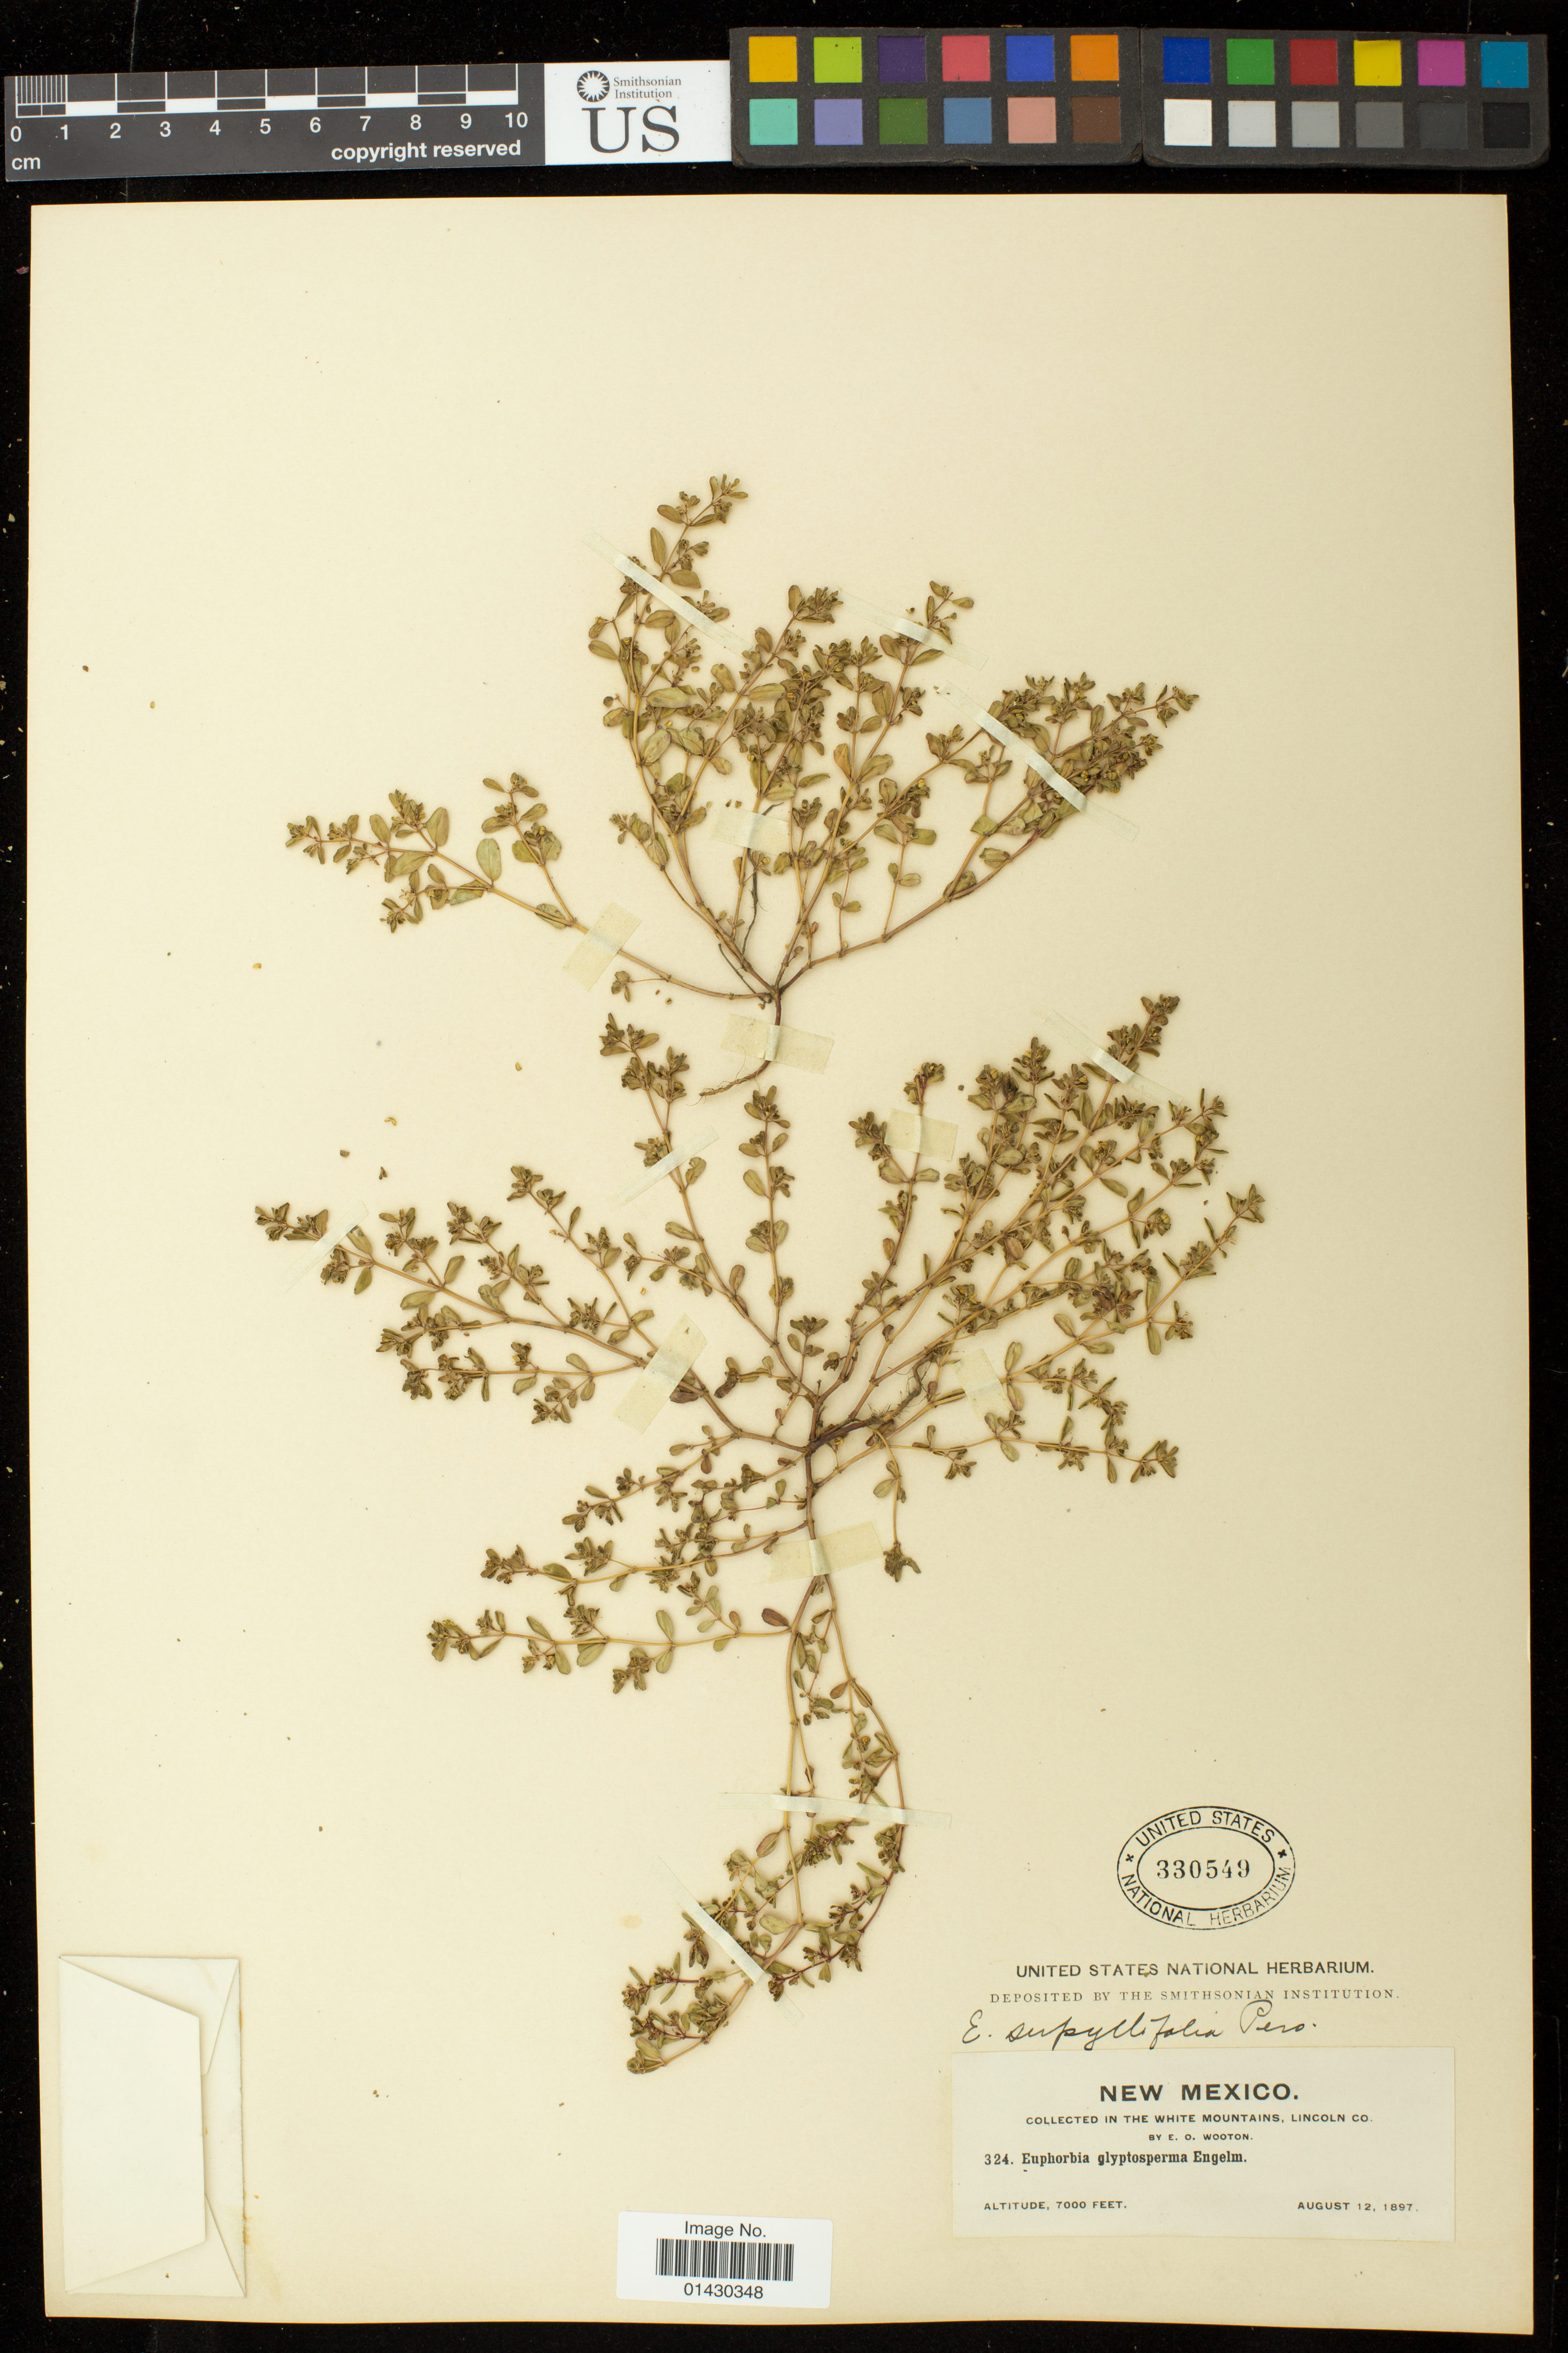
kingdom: Plantae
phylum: Tracheophyta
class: Magnoliopsida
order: Malpighiales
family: Euphorbiaceae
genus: Euphorbia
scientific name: Euphorbia serpillifolia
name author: Pers.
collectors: E. O. Wooton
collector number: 324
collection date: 1897-08-12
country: United States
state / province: New Mexico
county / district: Lincoln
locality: White Mountains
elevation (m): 2134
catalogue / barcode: US 330549